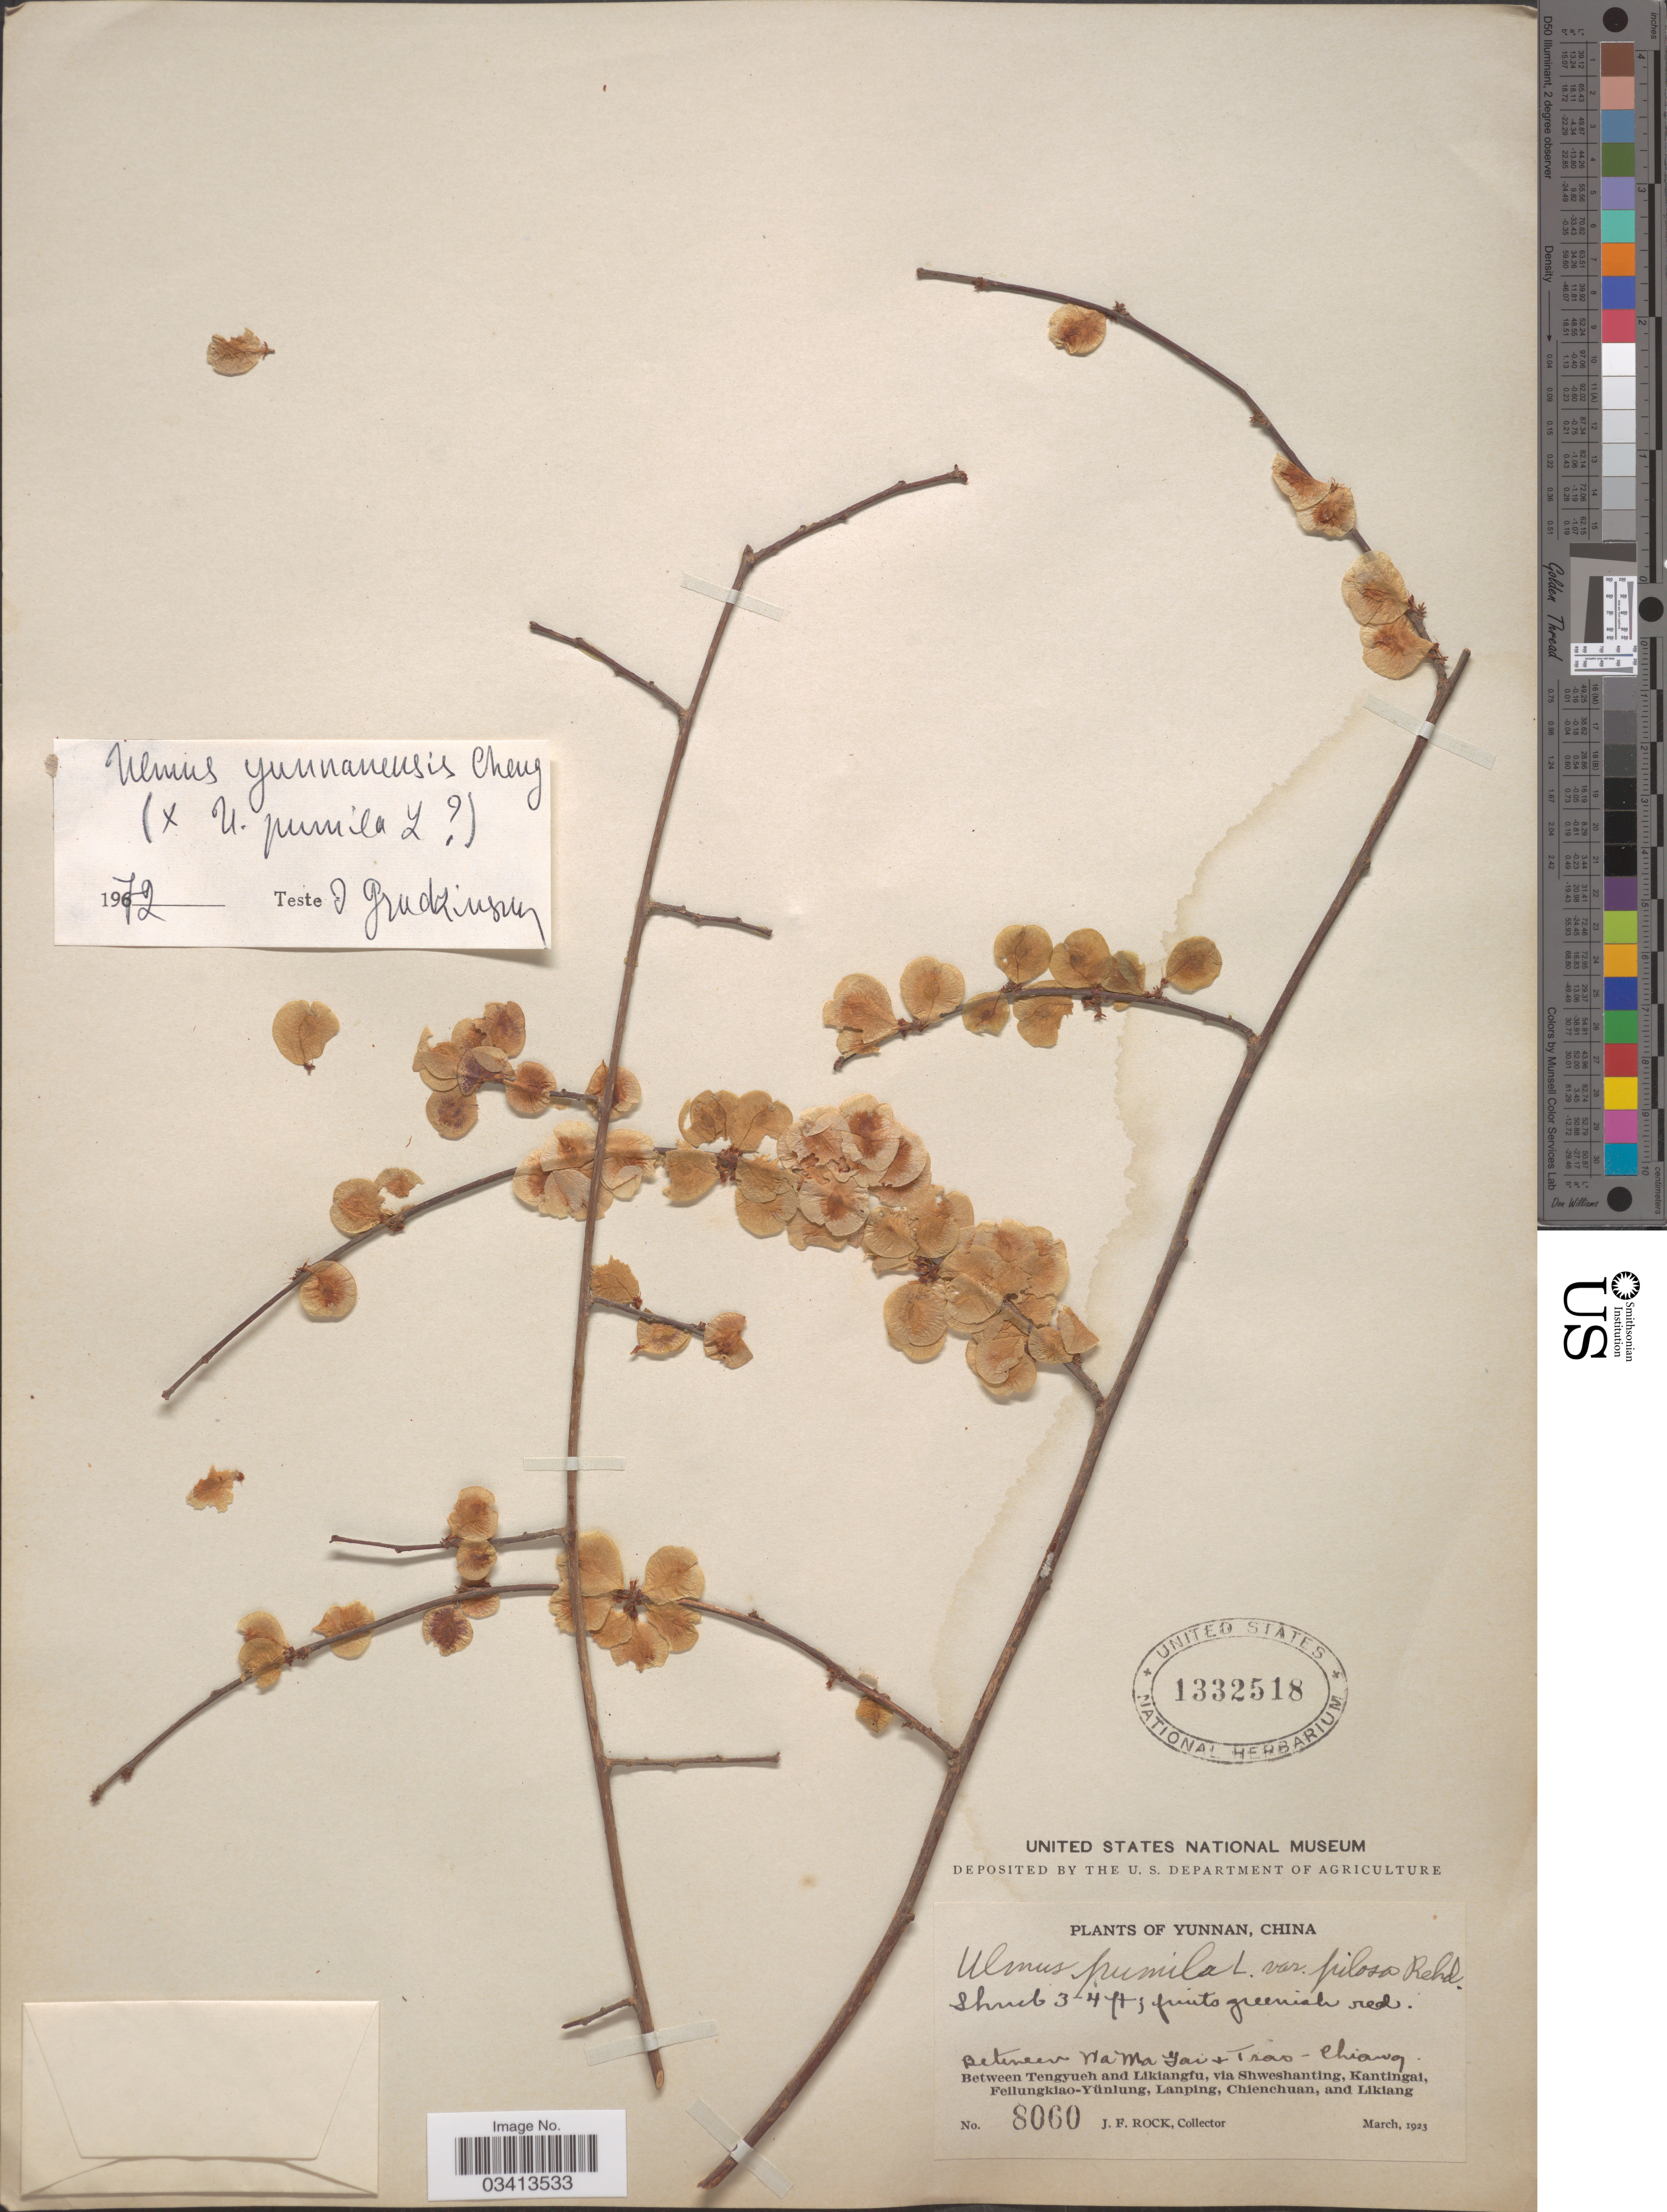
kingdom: Plantae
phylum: Tracheophyta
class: Magnoliopsida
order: Rosales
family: Ulmaceae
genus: Ulmus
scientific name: Ulmus yunnanensis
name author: W.C. Cheng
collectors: J. Rock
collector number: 8060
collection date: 1923-03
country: China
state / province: Yunnan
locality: Between Na Ma Yai & Tsao - Chiang. Between Tengyueh and Likiangfu, via Shweshanting, Kantingai, Feilungkiao-Yünlung, Lanping, Chienchuan, and Likiang.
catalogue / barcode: US 1332518